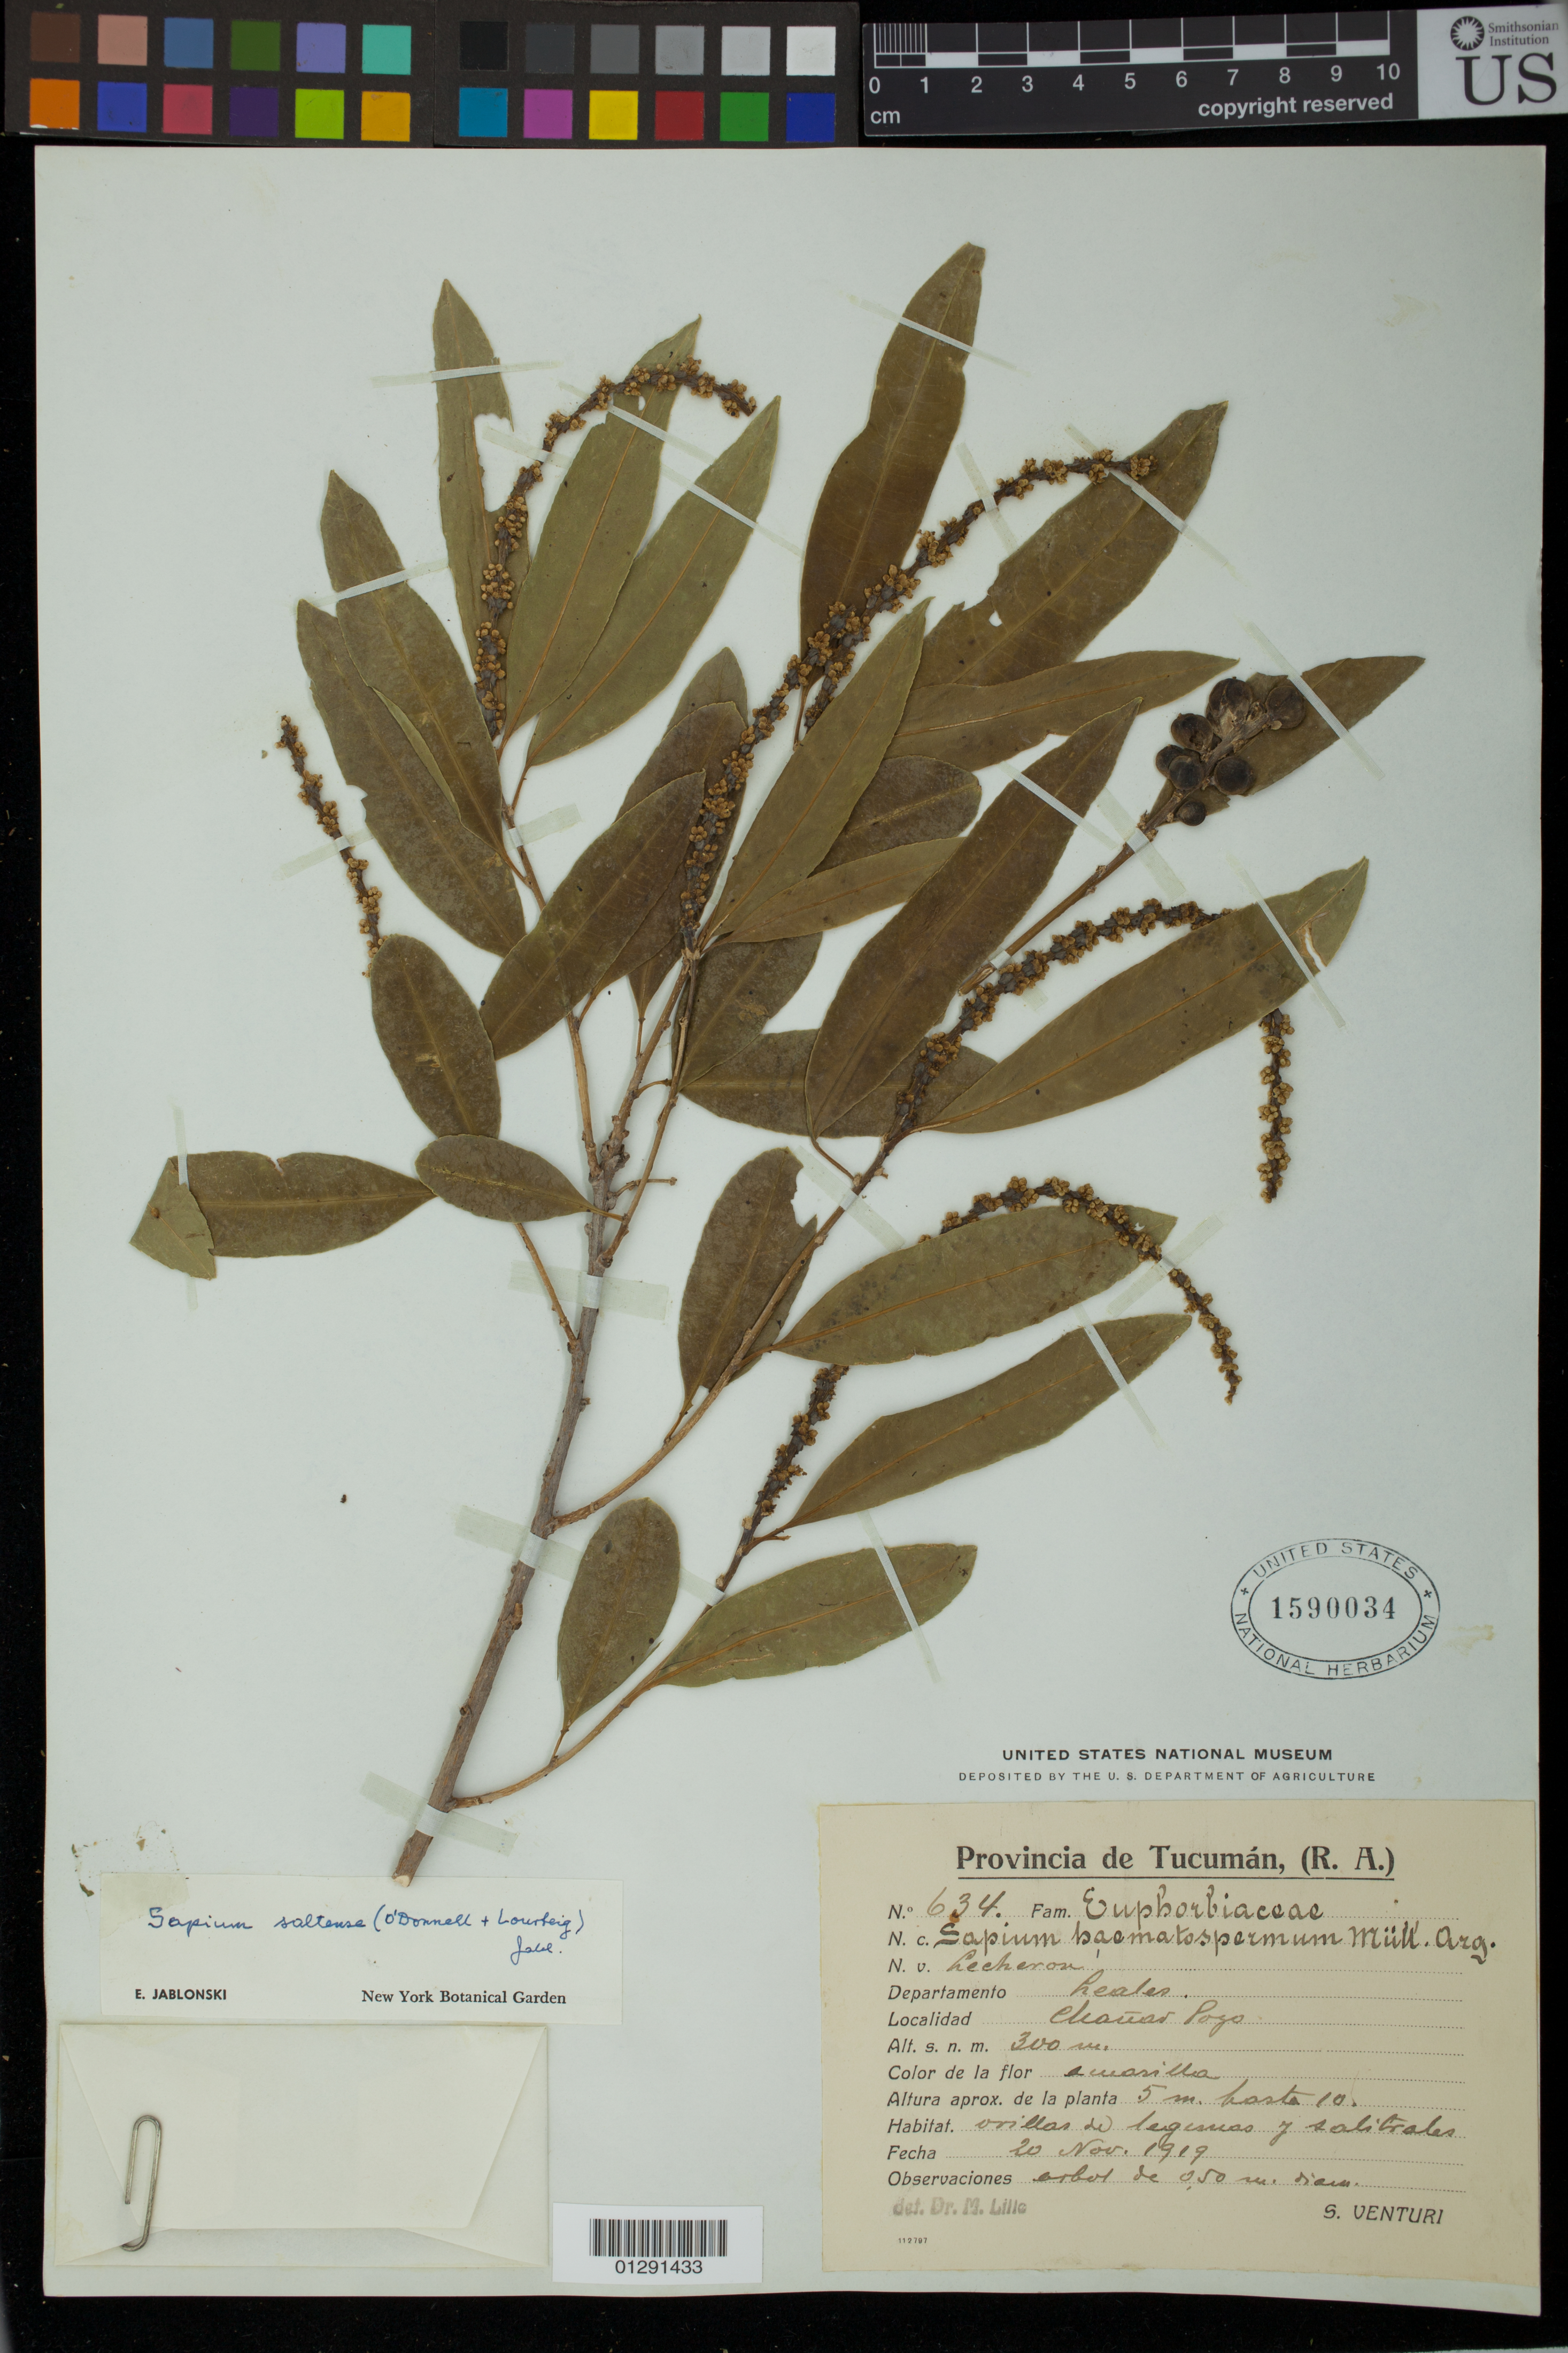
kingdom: Plantae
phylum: Tracheophyta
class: Magnoliopsida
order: Malpighiales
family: Euphorbiaceae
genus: Sapium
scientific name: Sapium haematospermum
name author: Müll. Arg.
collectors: S. Venturi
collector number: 634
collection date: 1919-11-20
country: Argentina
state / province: Tucuman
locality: Chauso Poys, Leales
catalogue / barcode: US 1590034